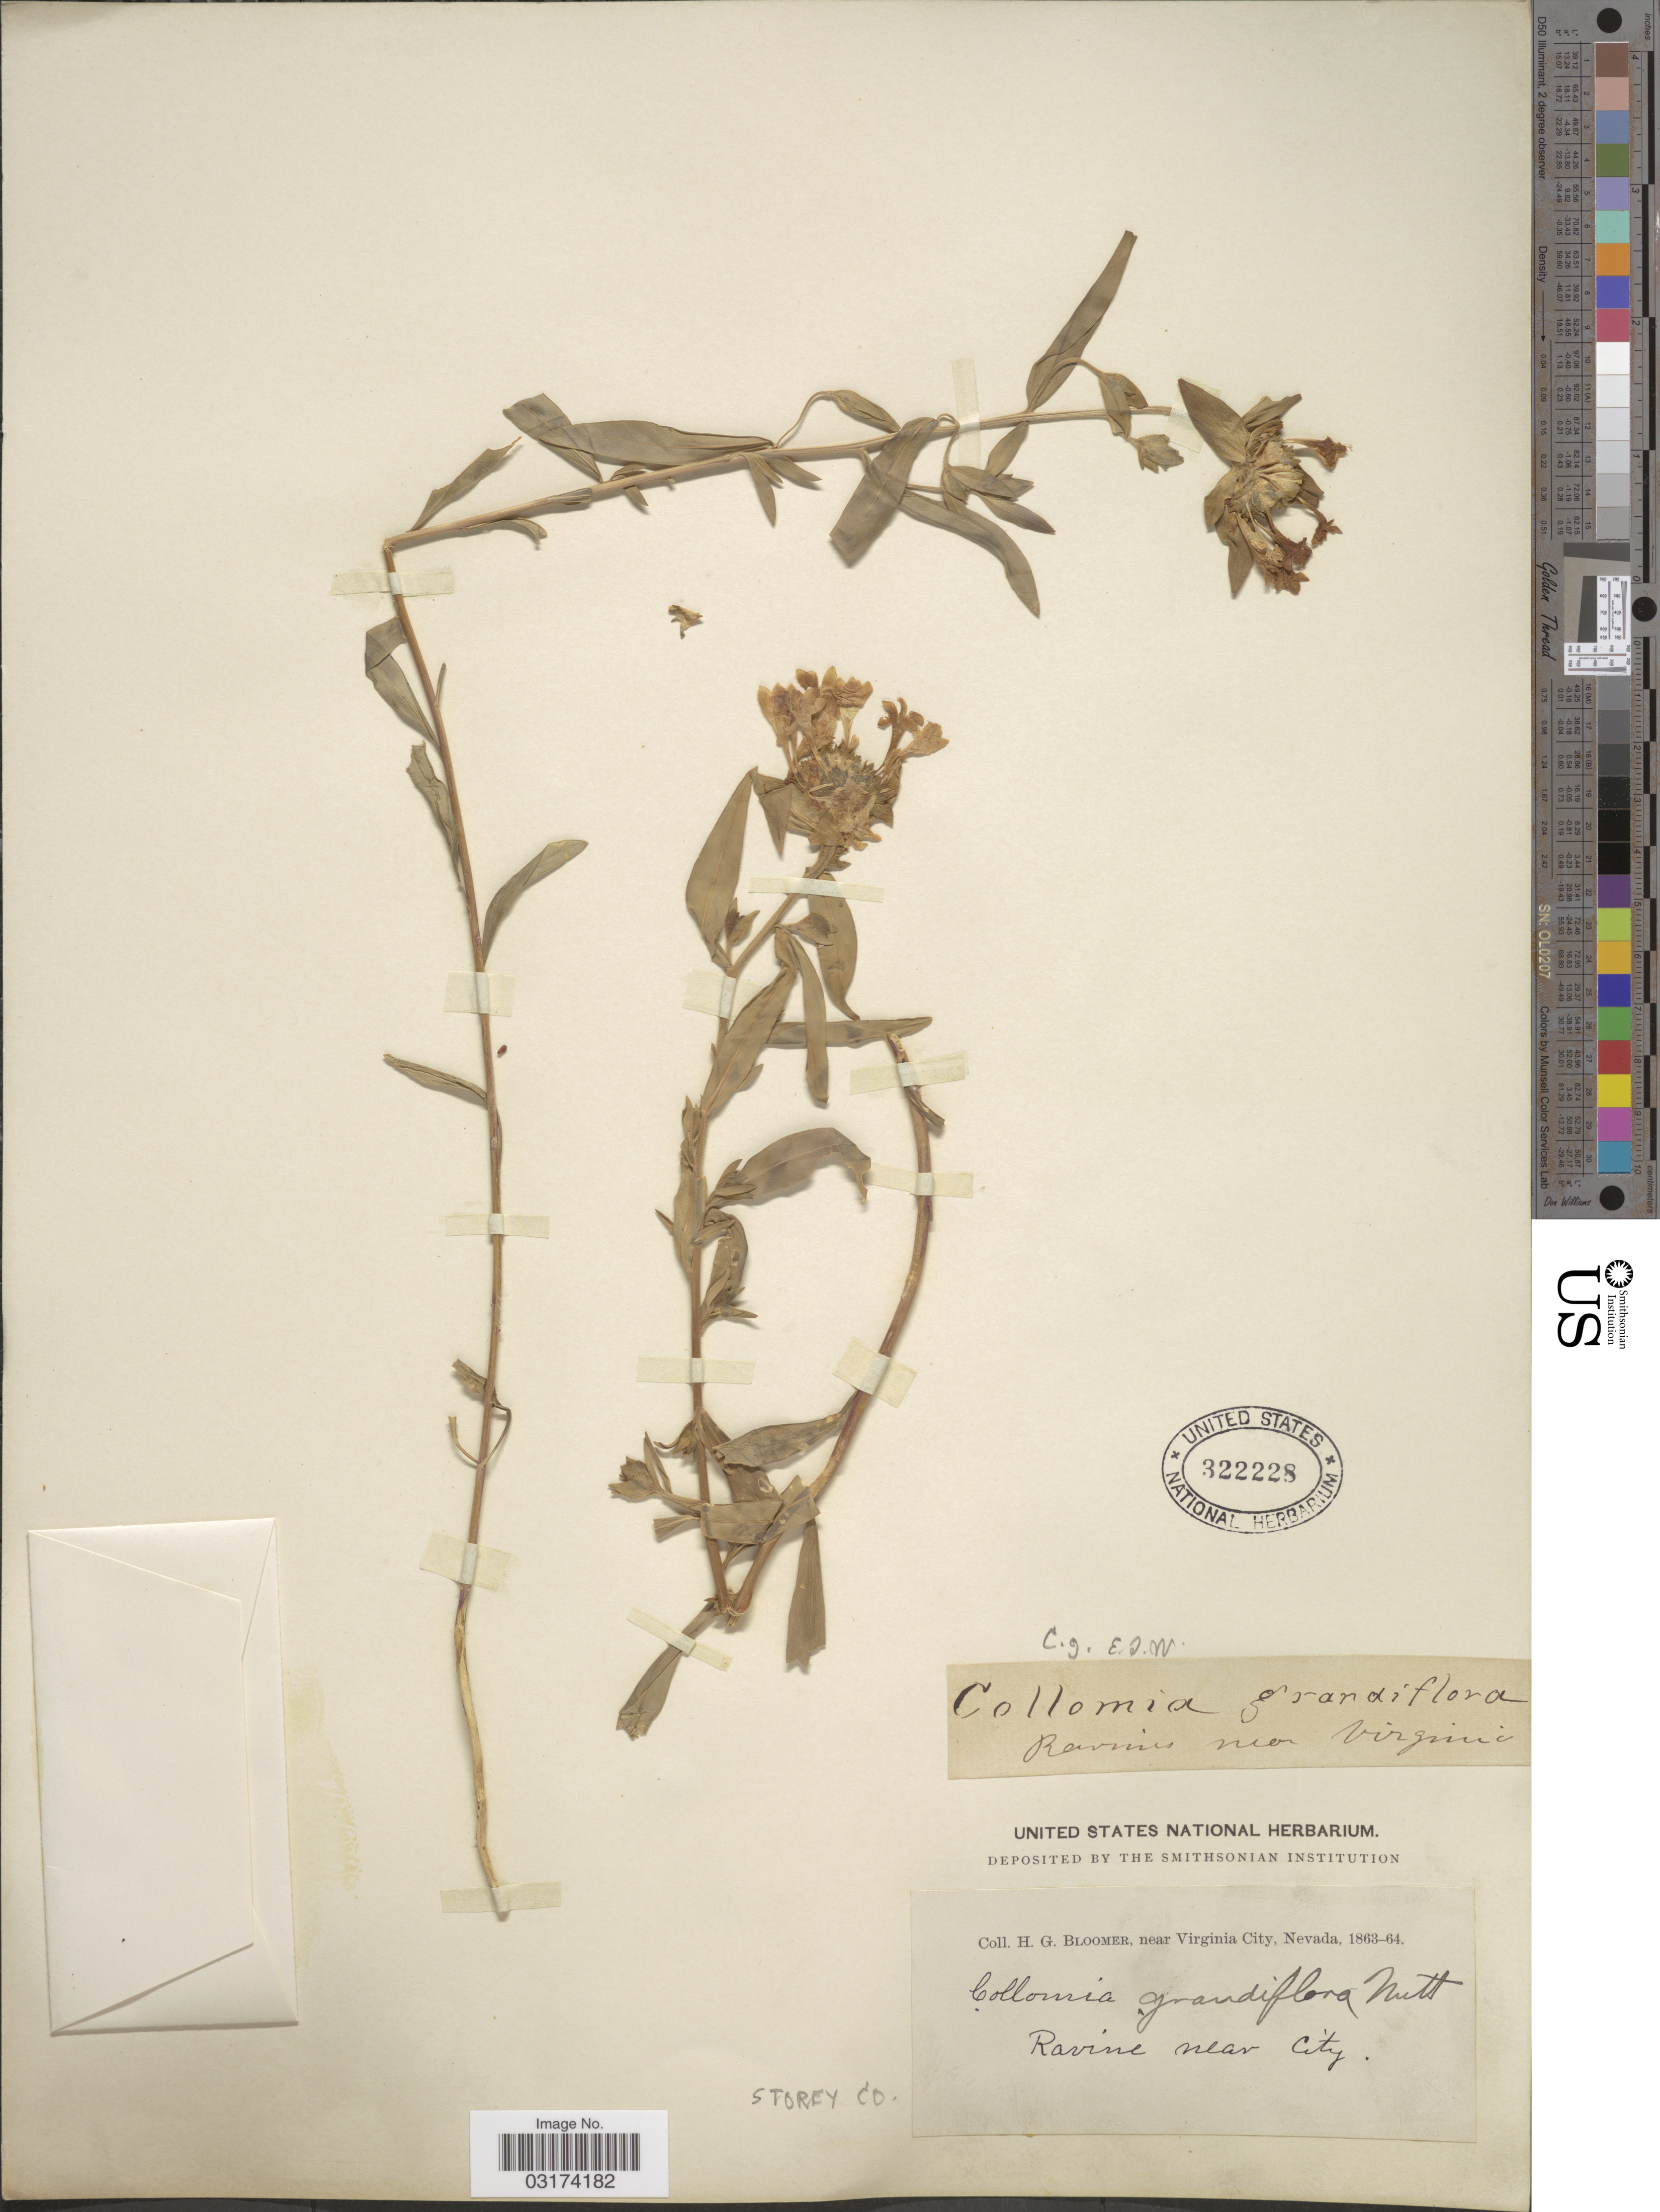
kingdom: Plantae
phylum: Tracheophyta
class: Magnoliopsida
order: Ericales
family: Polemoniaceae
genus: Collomia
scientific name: Collomia grandiflora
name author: Douglas ex Lindl.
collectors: H. Bloomer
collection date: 1863/1864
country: United States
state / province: Nevada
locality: Ravines near Virginia. Near Virginia City, Nevada. Ravine near City. Storey Co.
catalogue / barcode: US 322228